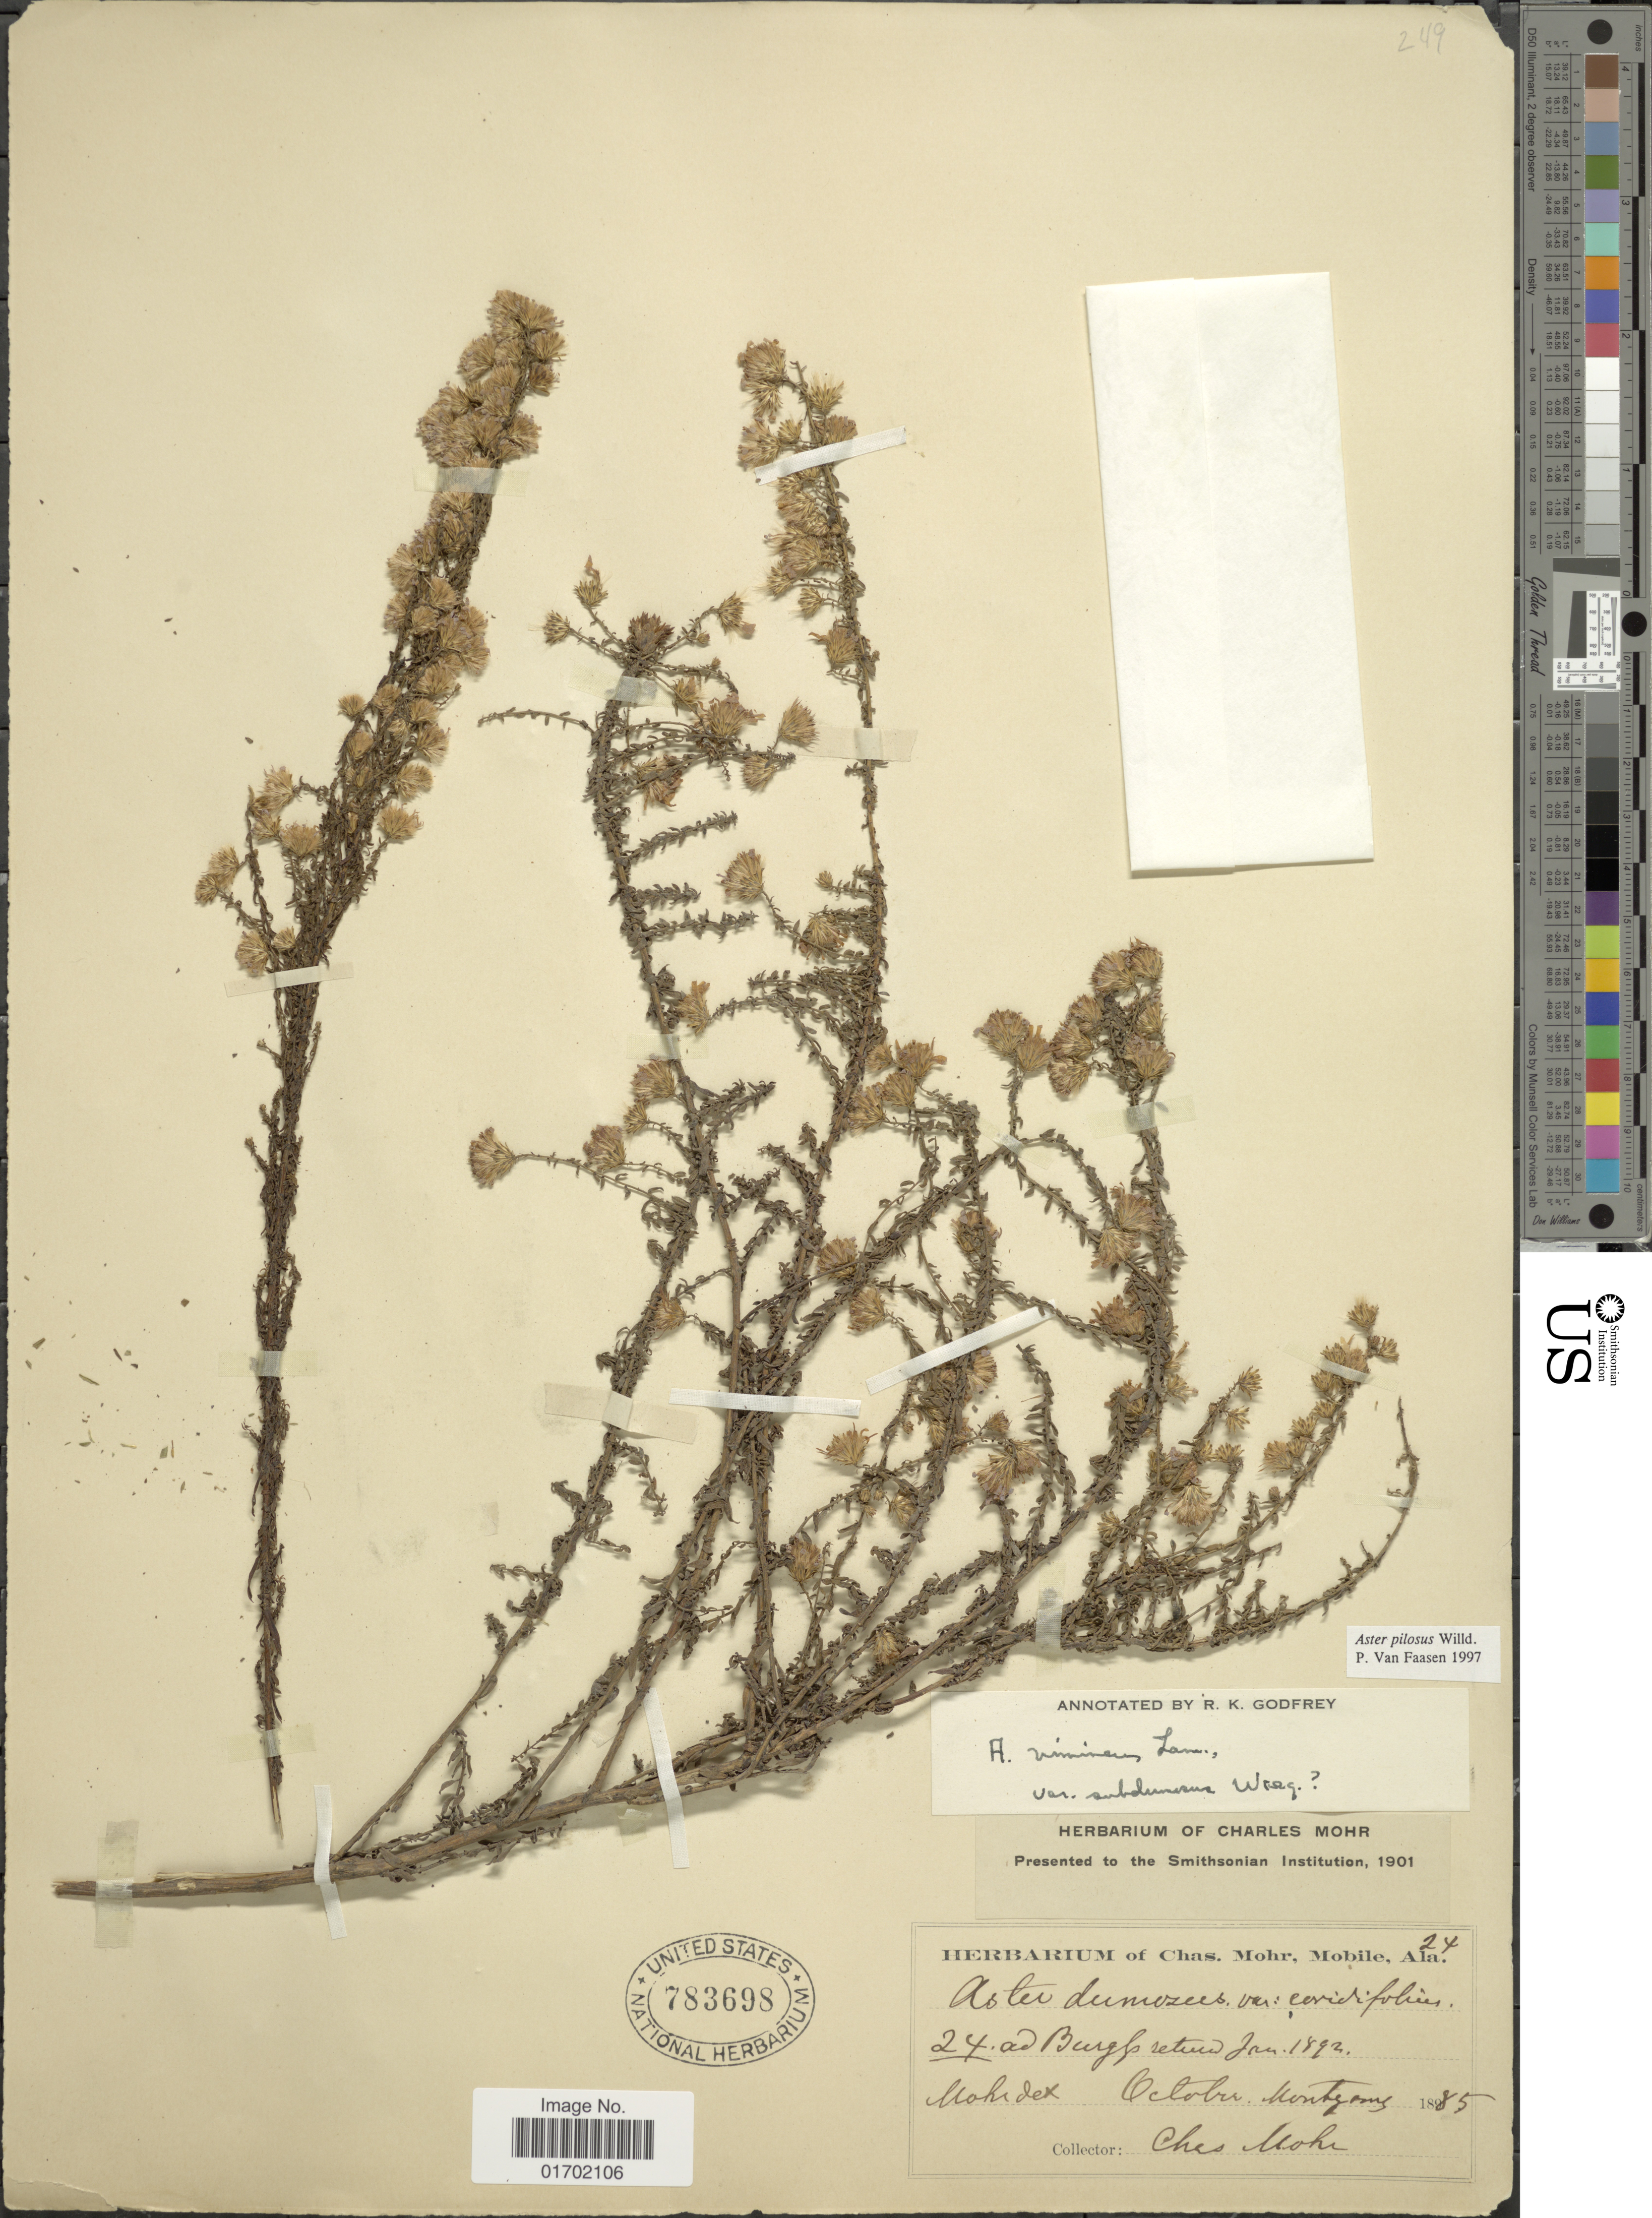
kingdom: Plantae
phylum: Tracheophyta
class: Magnoliopsida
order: Asterales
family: Asteraceae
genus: Symphyotrichum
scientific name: Symphyotrichum pilosum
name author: (Willd.) G.L. Nesom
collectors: Mohr, C. T. (herbarium)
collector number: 24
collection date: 1885-10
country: United States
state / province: Alabama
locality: Montome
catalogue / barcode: US 783698